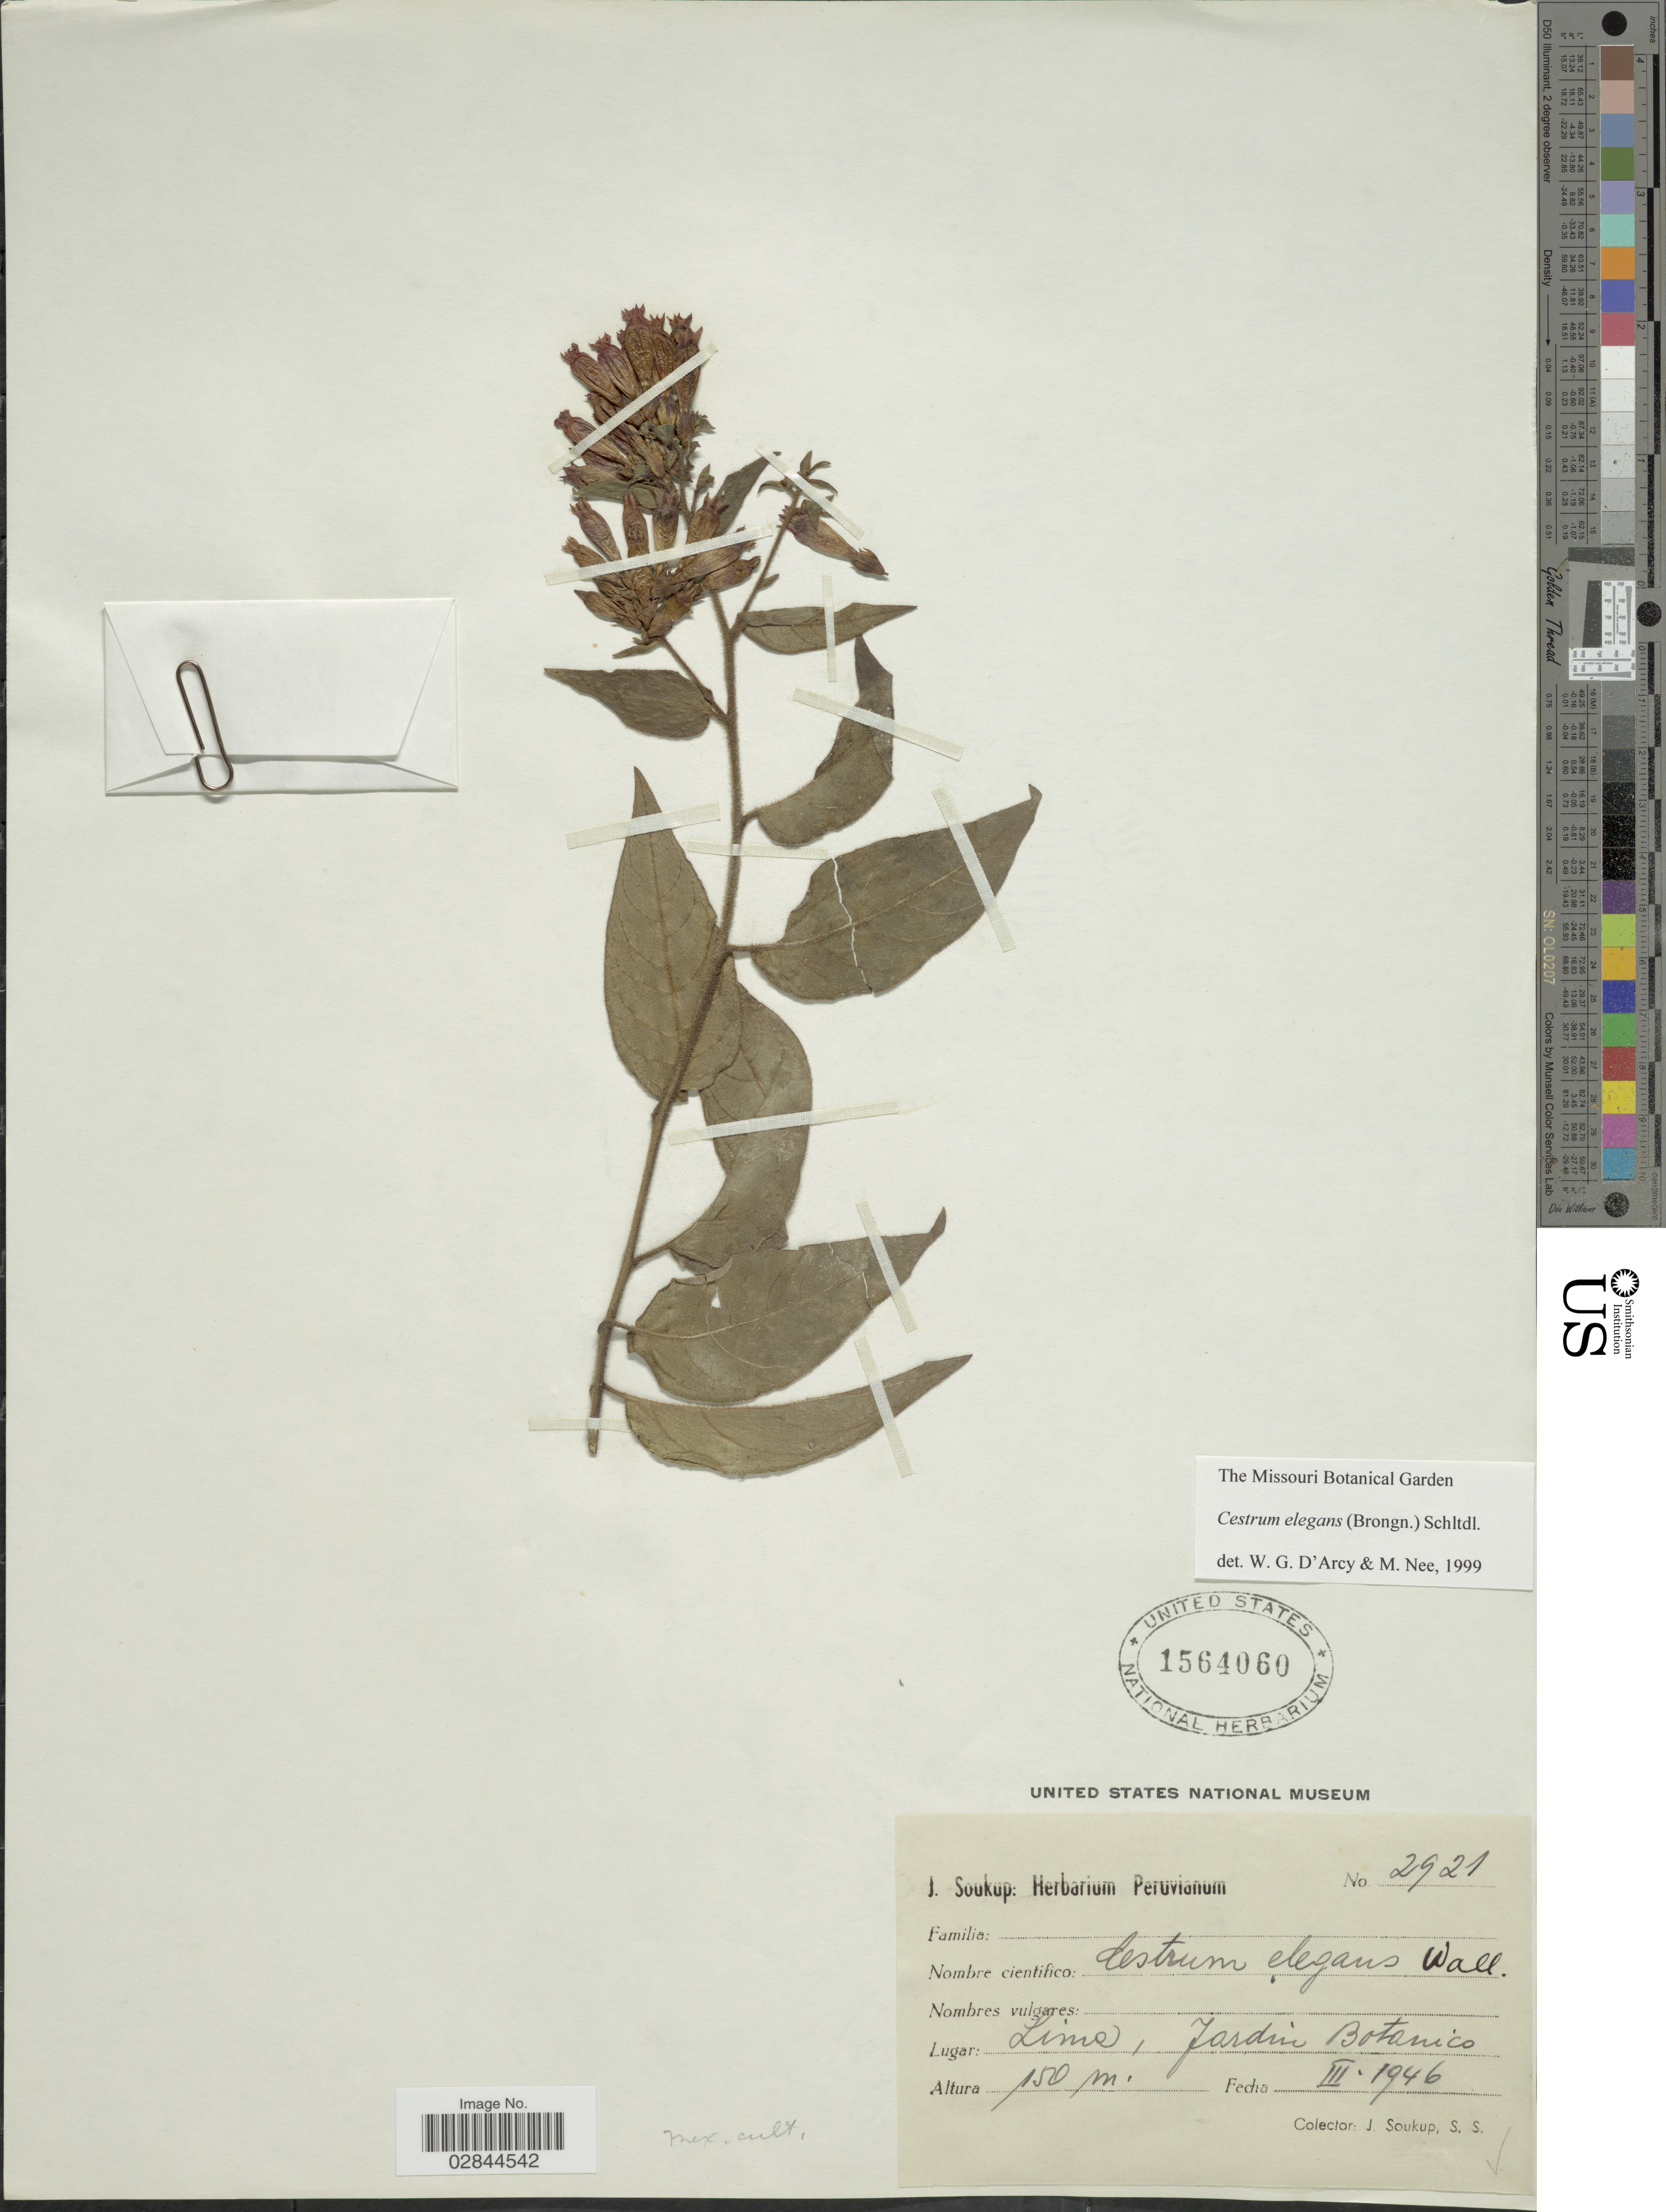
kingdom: Plantae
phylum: Tracheophyta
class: Magnoliopsida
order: Solanales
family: Solanaceae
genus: Cestrum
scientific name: Cestrum elegans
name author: (Brongn.) Schltdl.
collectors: J. Soukup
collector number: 2921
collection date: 1946-03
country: Peru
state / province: Lima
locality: Jardin Botanico.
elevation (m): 150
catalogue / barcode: US 1564060